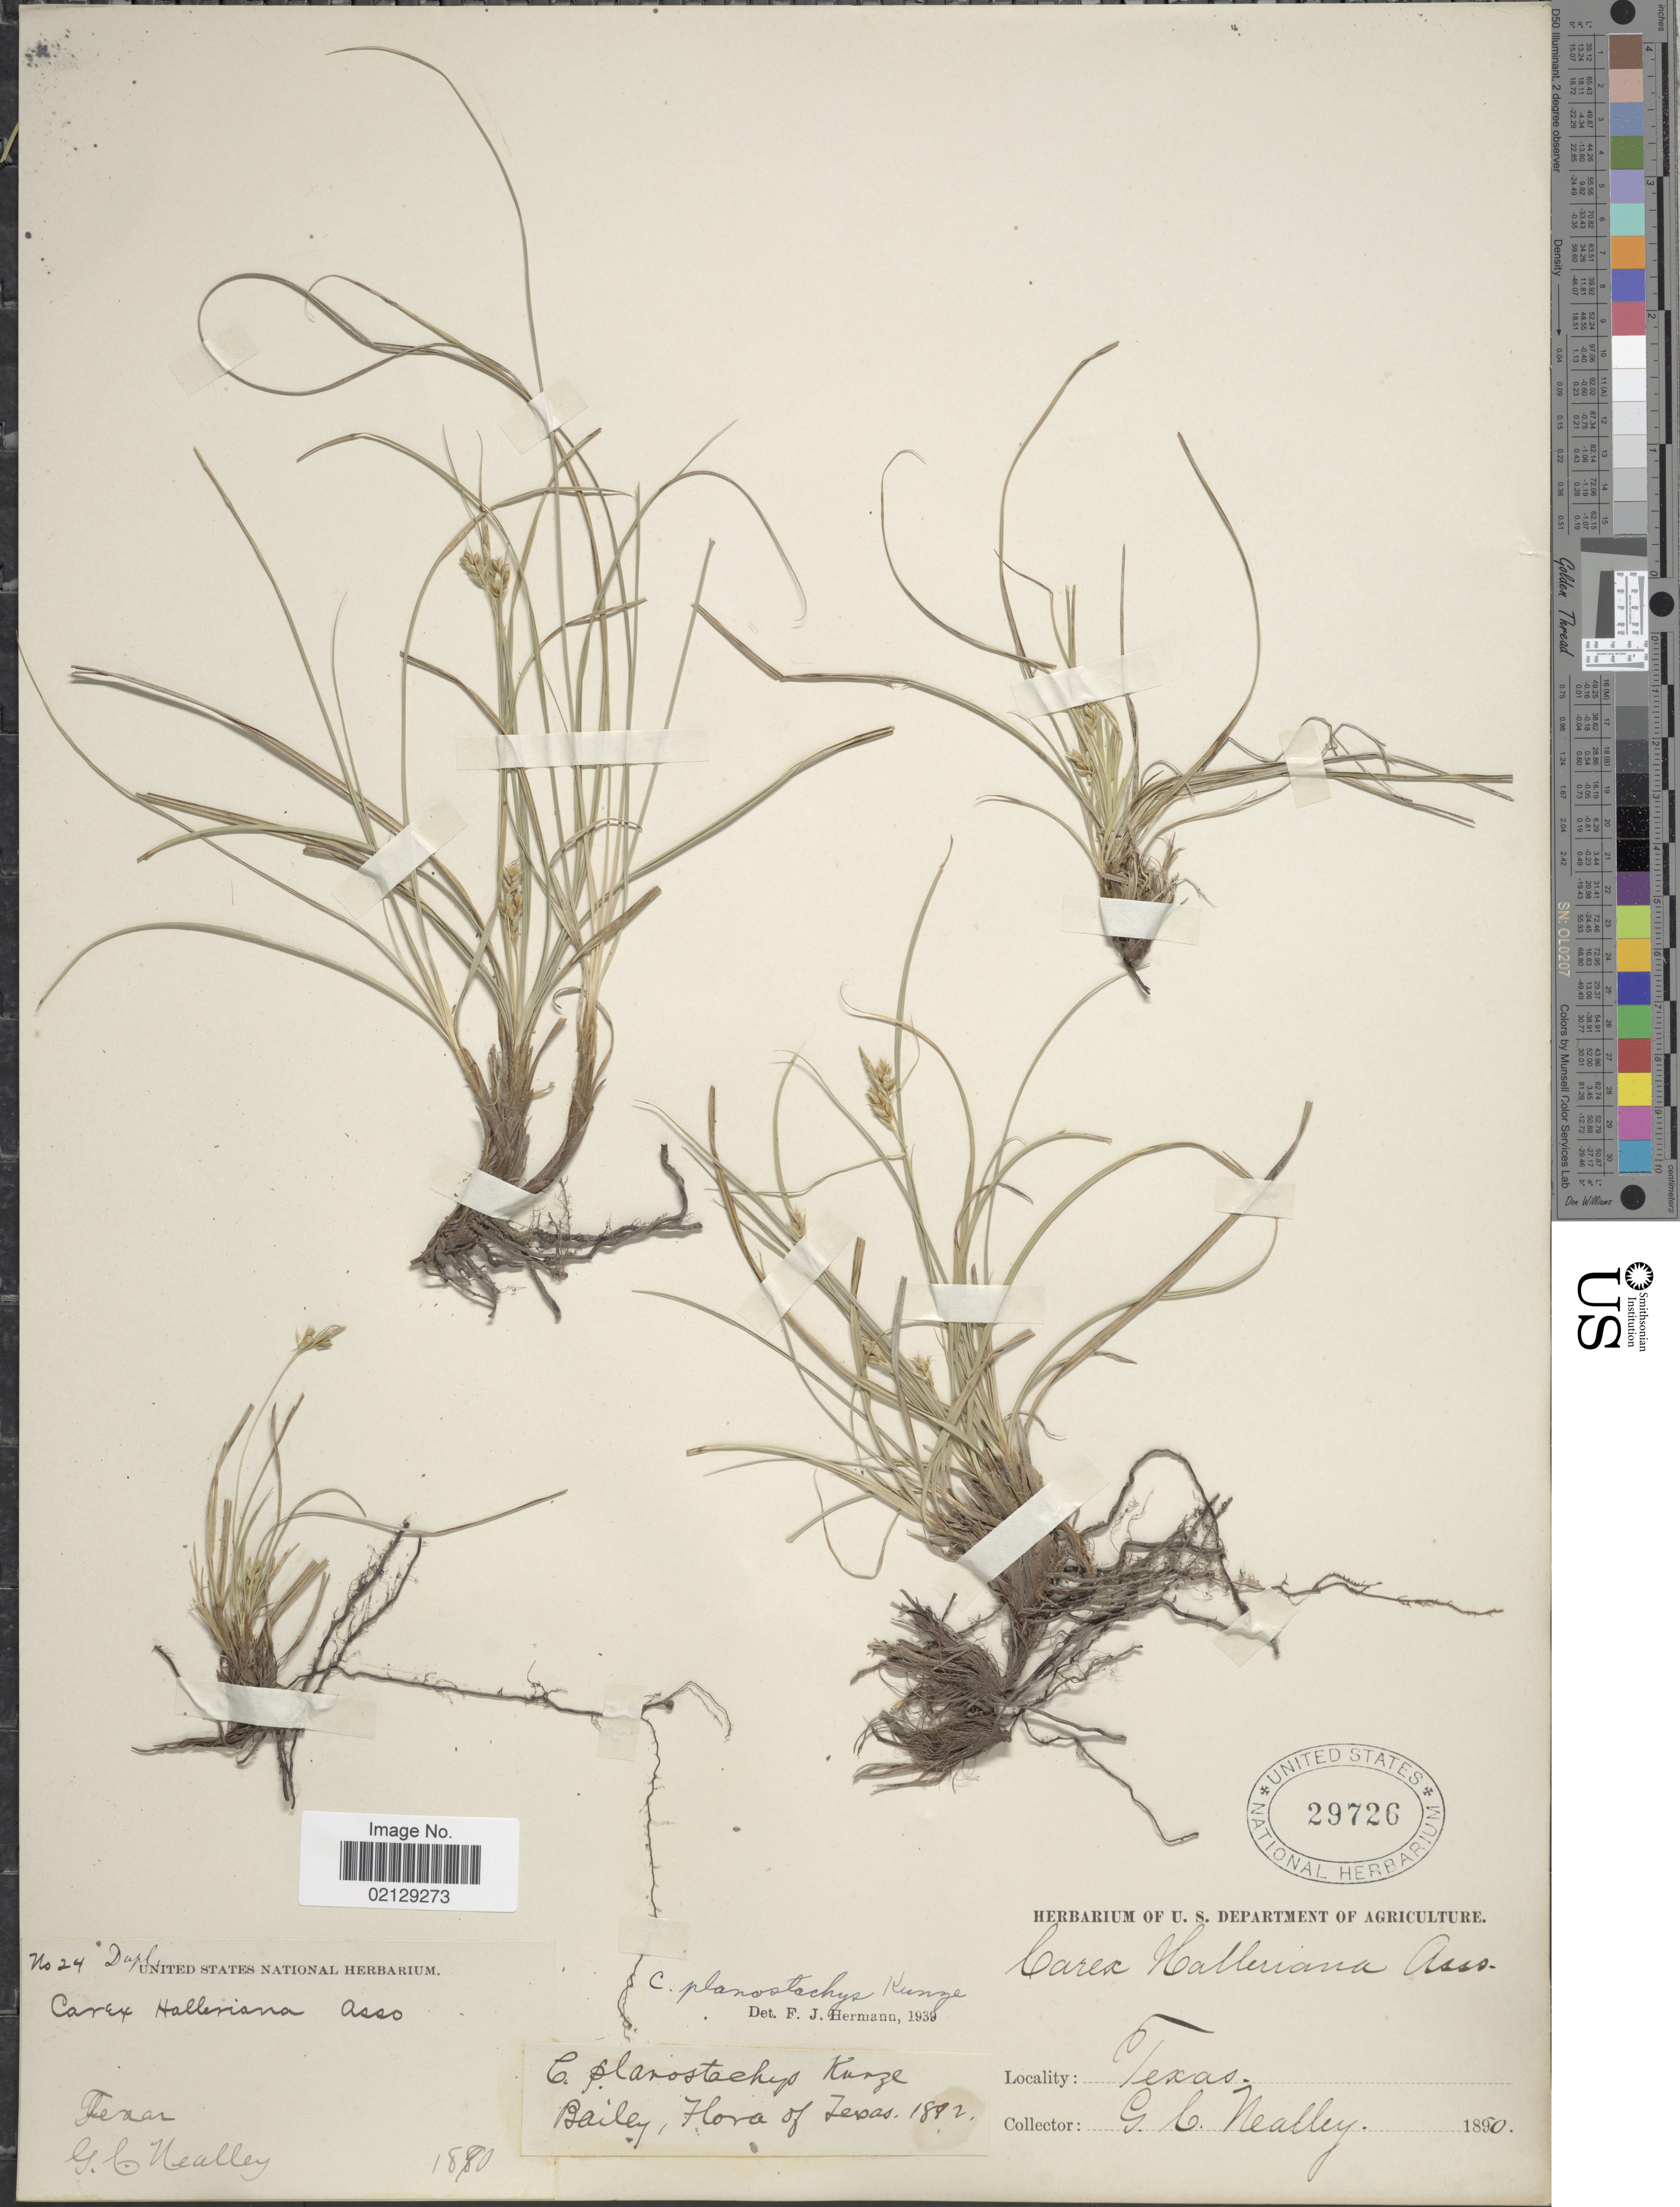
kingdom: Plantae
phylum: Tracheophyta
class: Liliopsida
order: Poales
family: Cyperaceae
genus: Carex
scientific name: Carex planostachys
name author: Kunze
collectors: G. C. Nealley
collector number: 24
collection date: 1880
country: United States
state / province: Texas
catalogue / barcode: US 29726